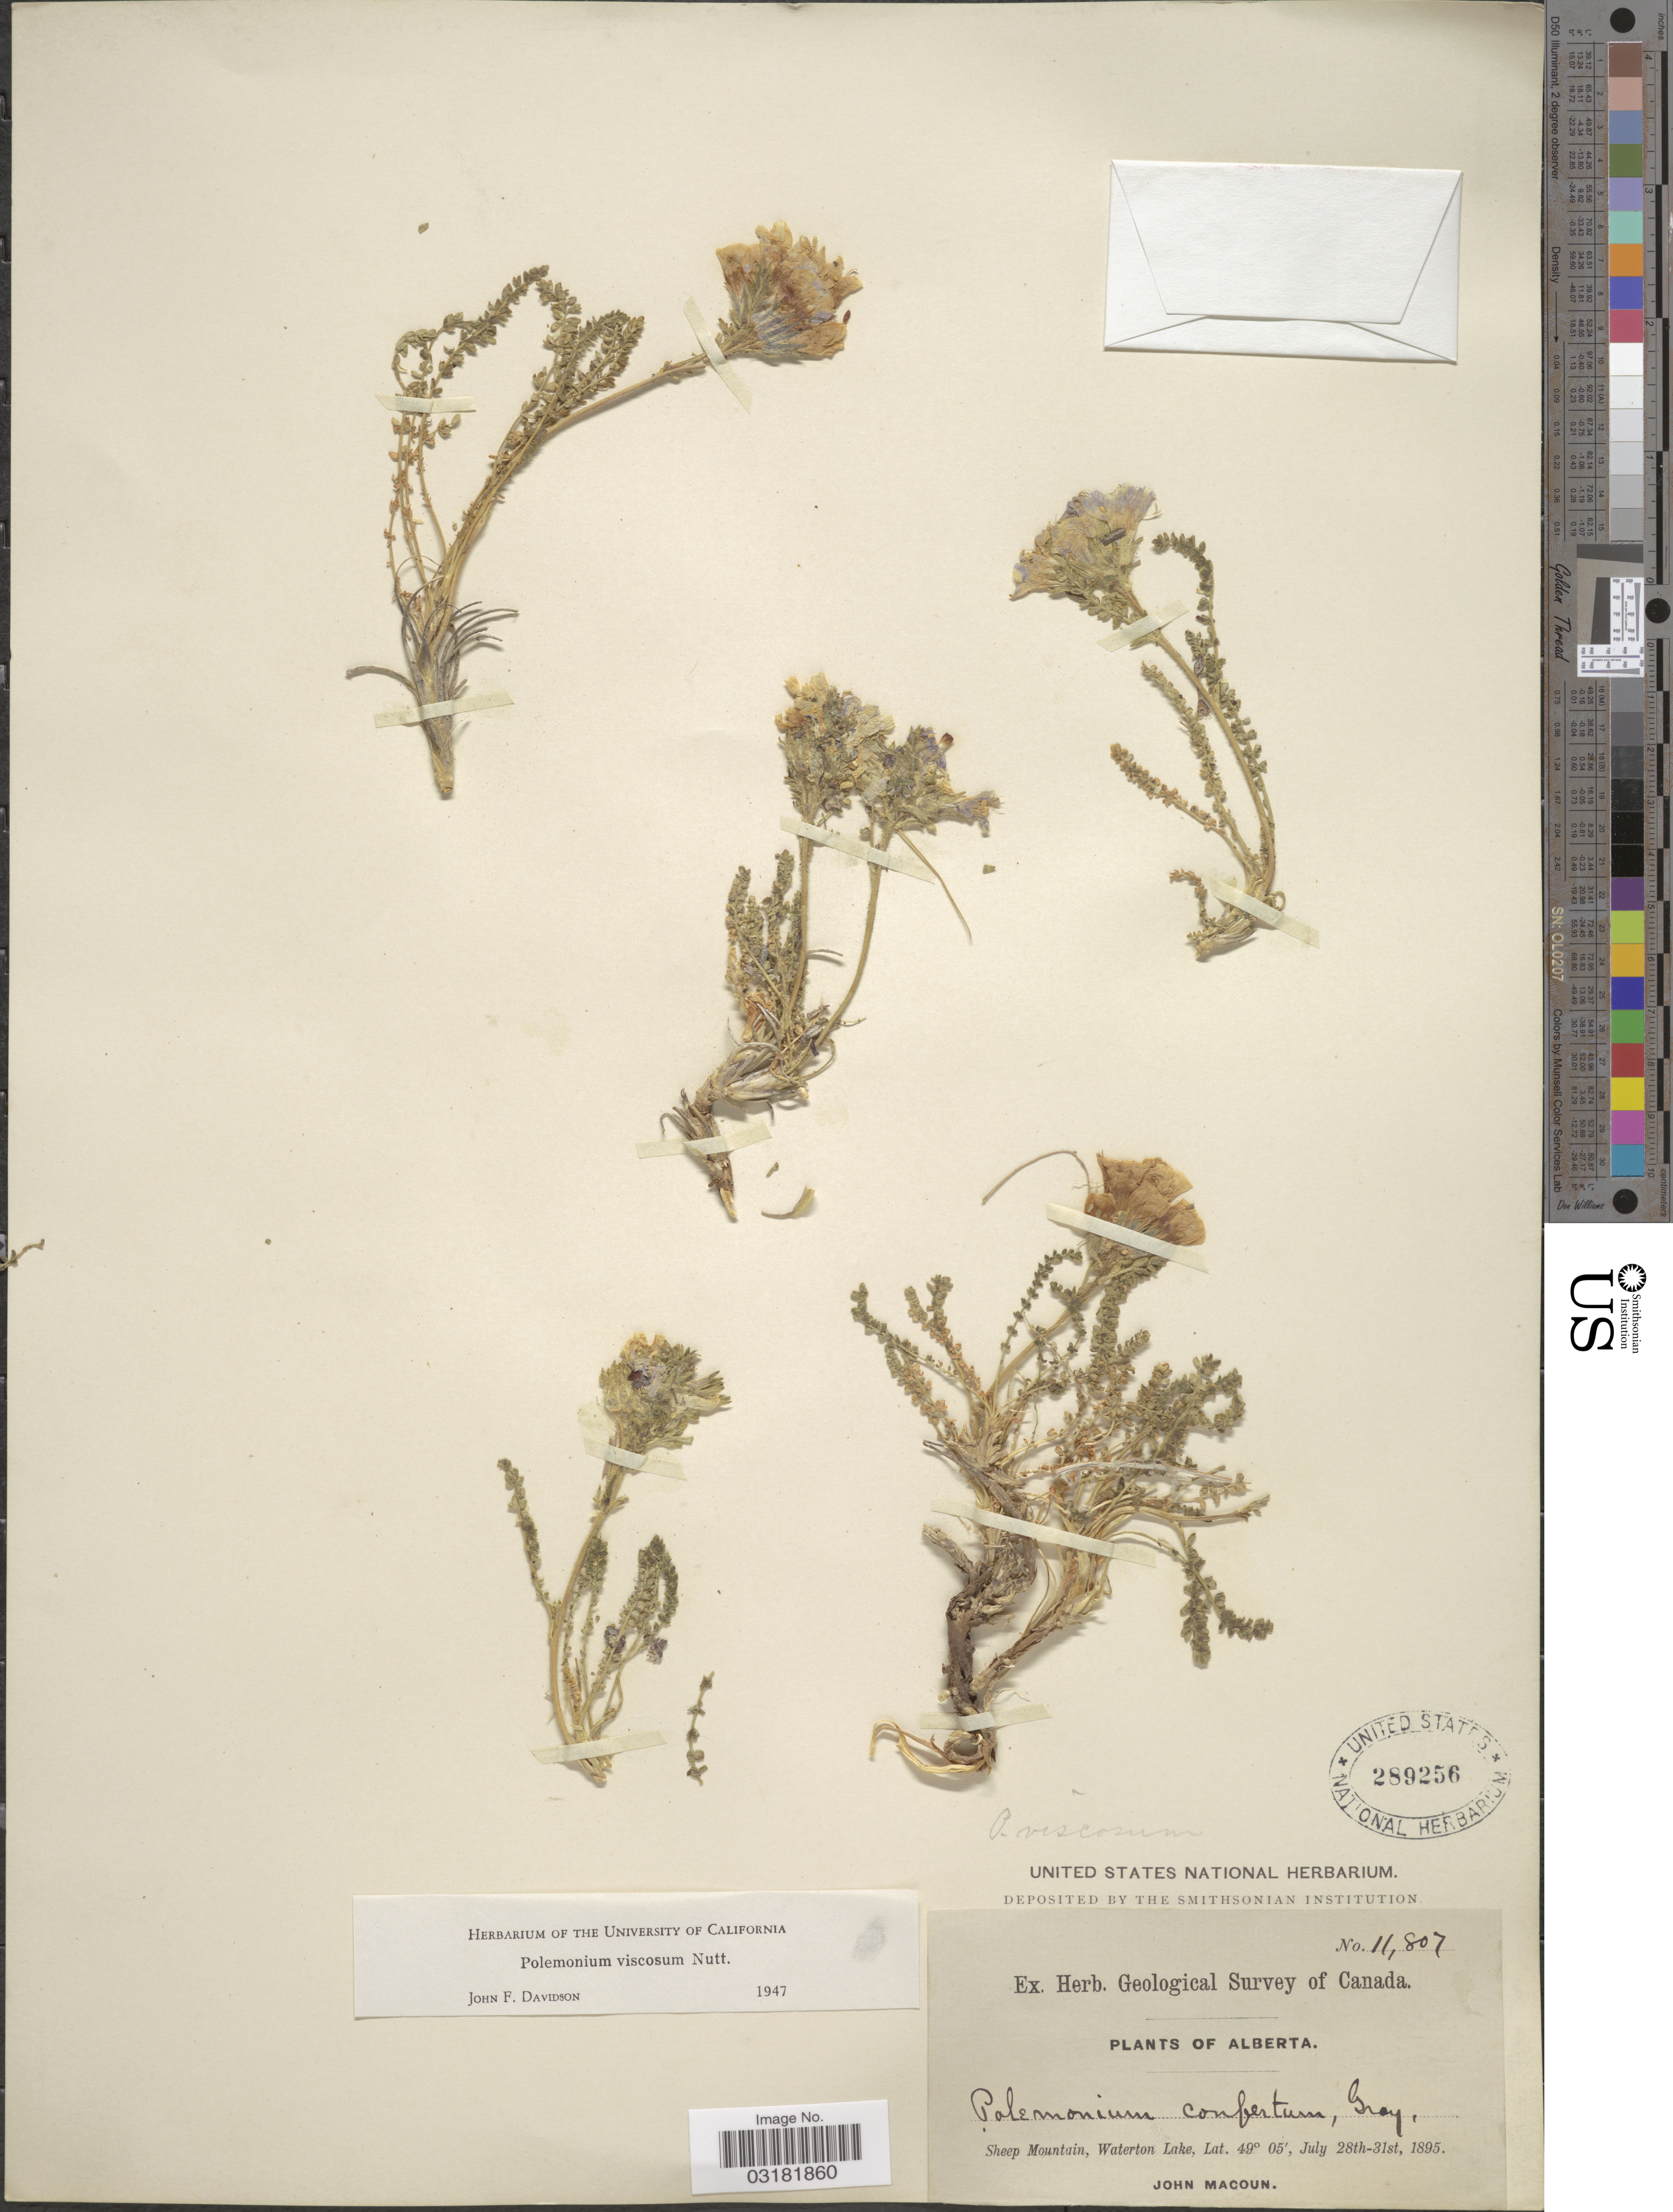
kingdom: Plantae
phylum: Tracheophyta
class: Magnoliopsida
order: Ericales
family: Polemoniaceae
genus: Polemonium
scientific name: Polemonium viscosum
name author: Nutt.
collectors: J. Macoun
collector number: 11807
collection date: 1895-07-28/1895-07-31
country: Canada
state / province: Alberta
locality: Sheep Mountain, Waterton Lake.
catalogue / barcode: US 289256